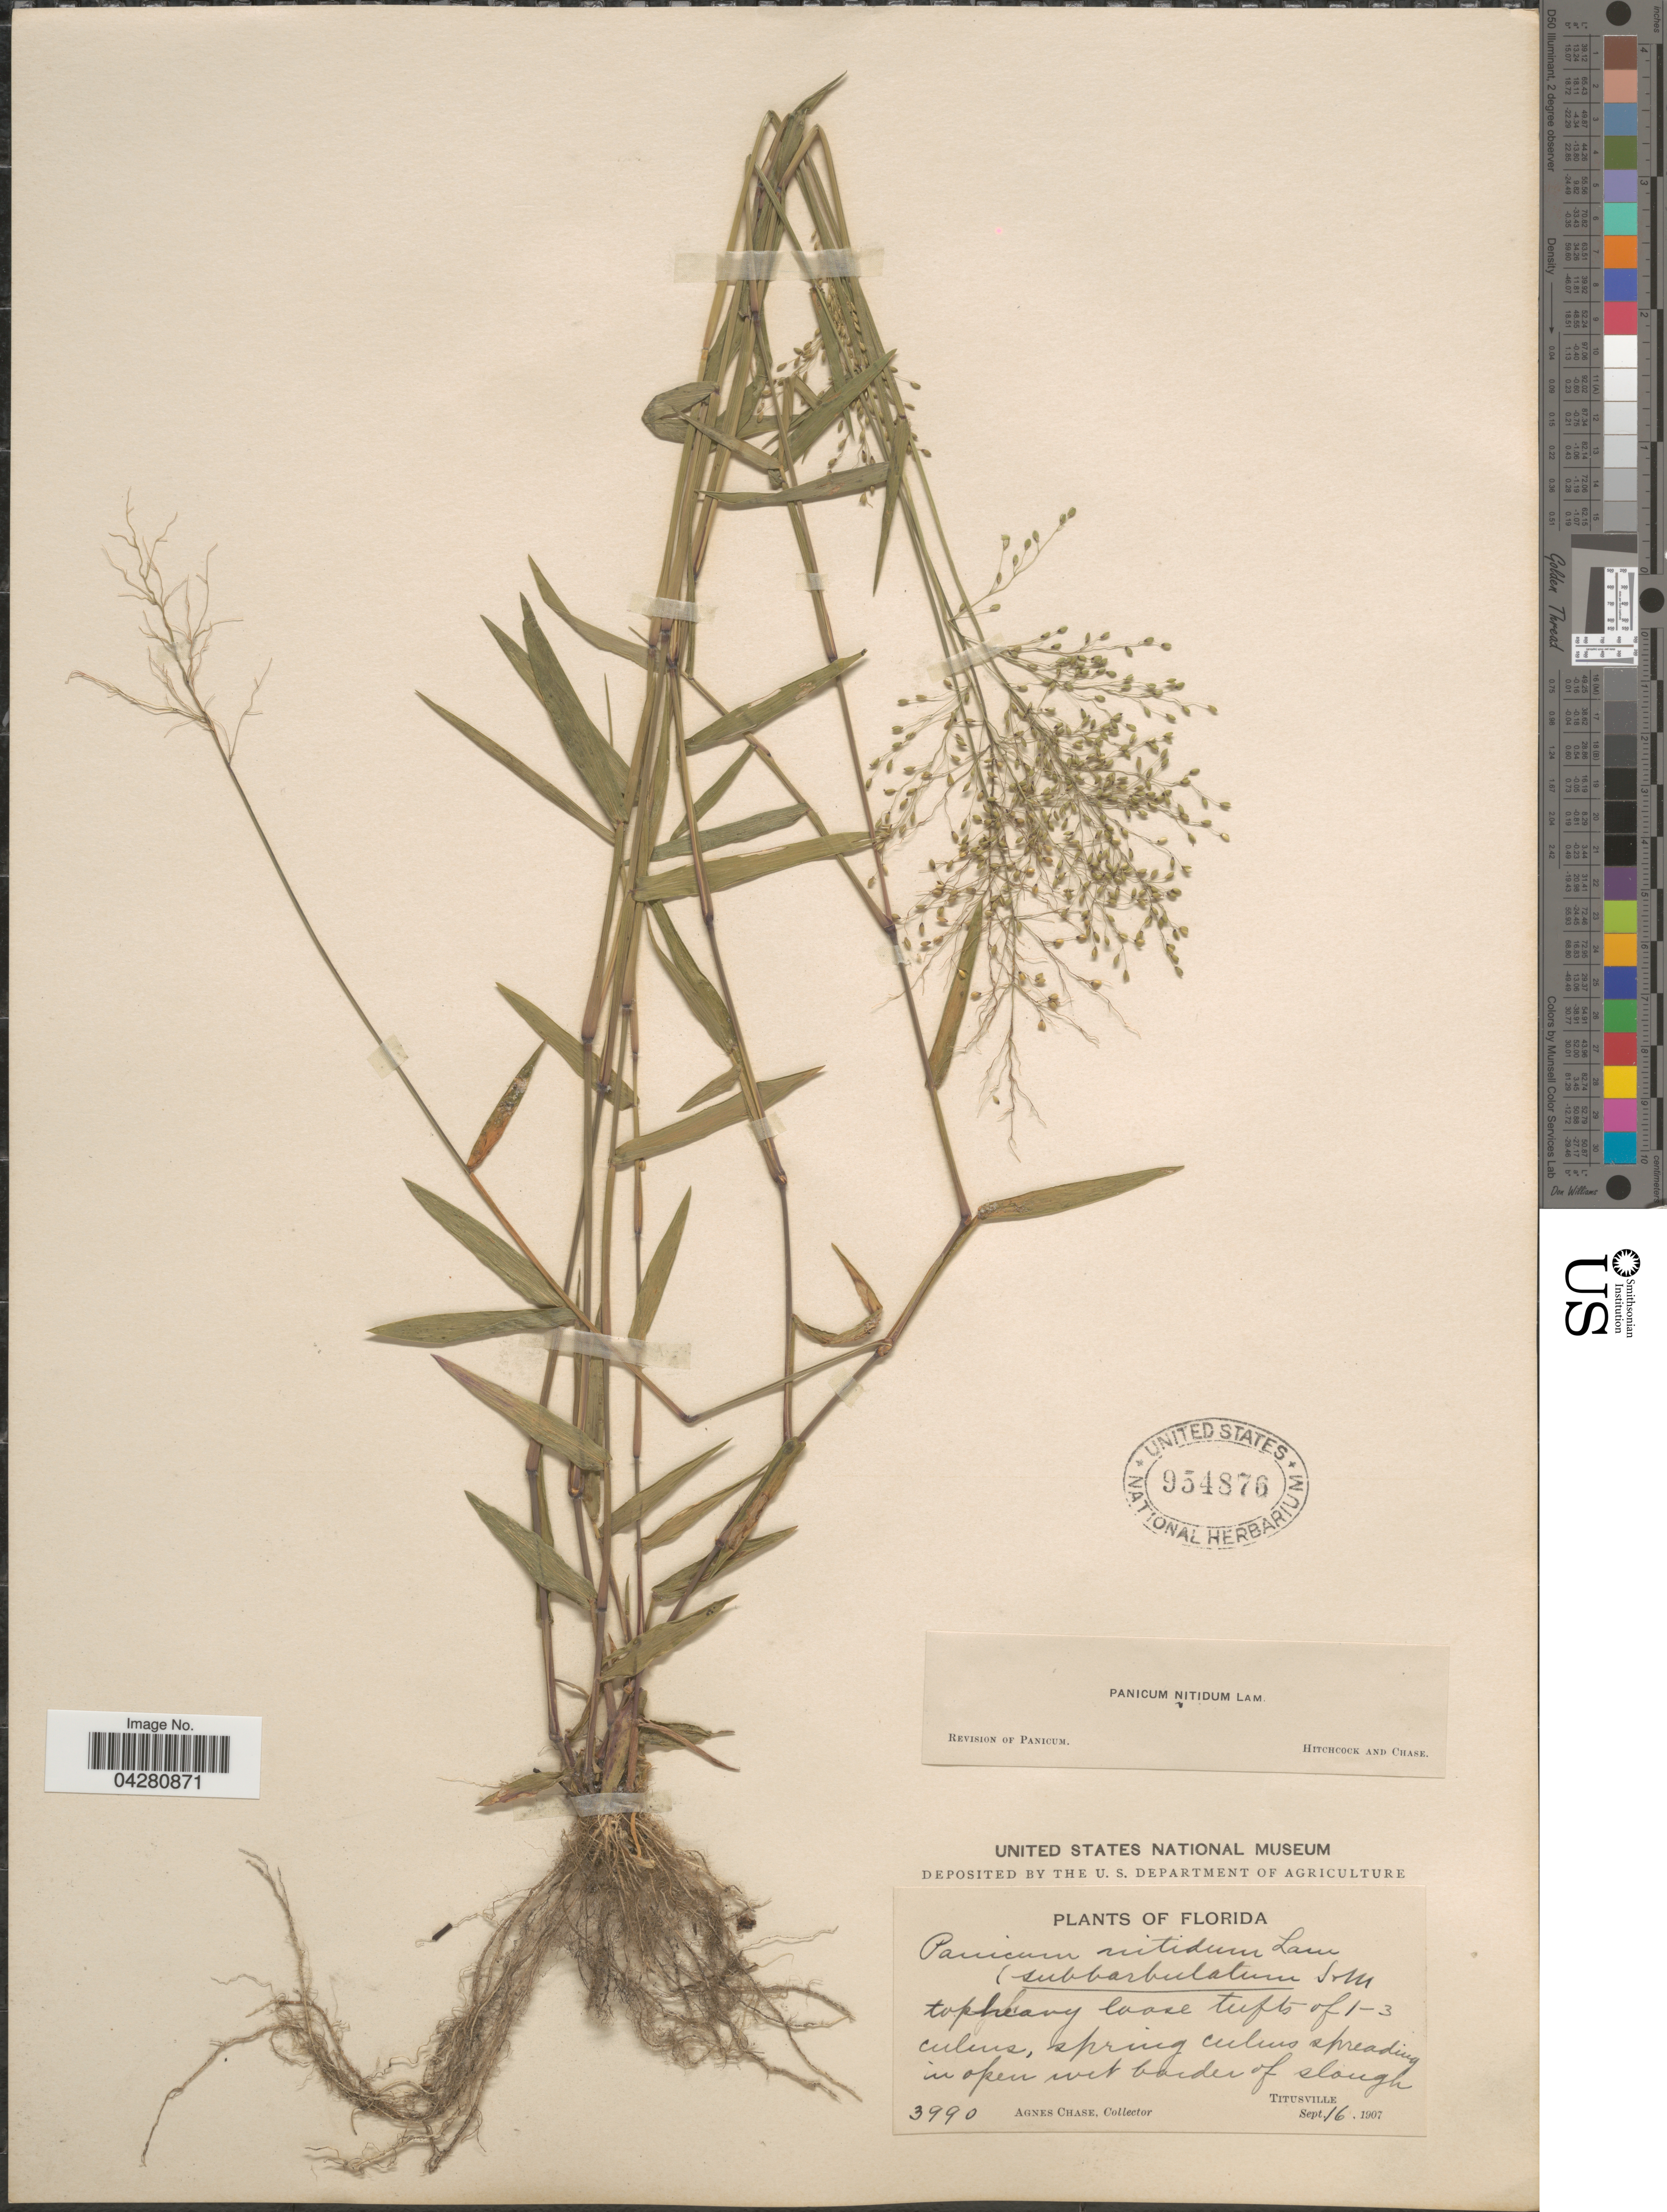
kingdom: Plantae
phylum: Tracheophyta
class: Liliopsida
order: Poales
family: Poaceae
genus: Dichanthelium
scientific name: Dichanthelium dichotomum var. dichotomum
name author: (L.) Gould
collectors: A. Chase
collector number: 3990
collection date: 1907-09-16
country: United States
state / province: Florida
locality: Topheavy loose tufts of 1-3 culms, spring culms spreading in open wet border of slough. Titusville.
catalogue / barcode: US 954876